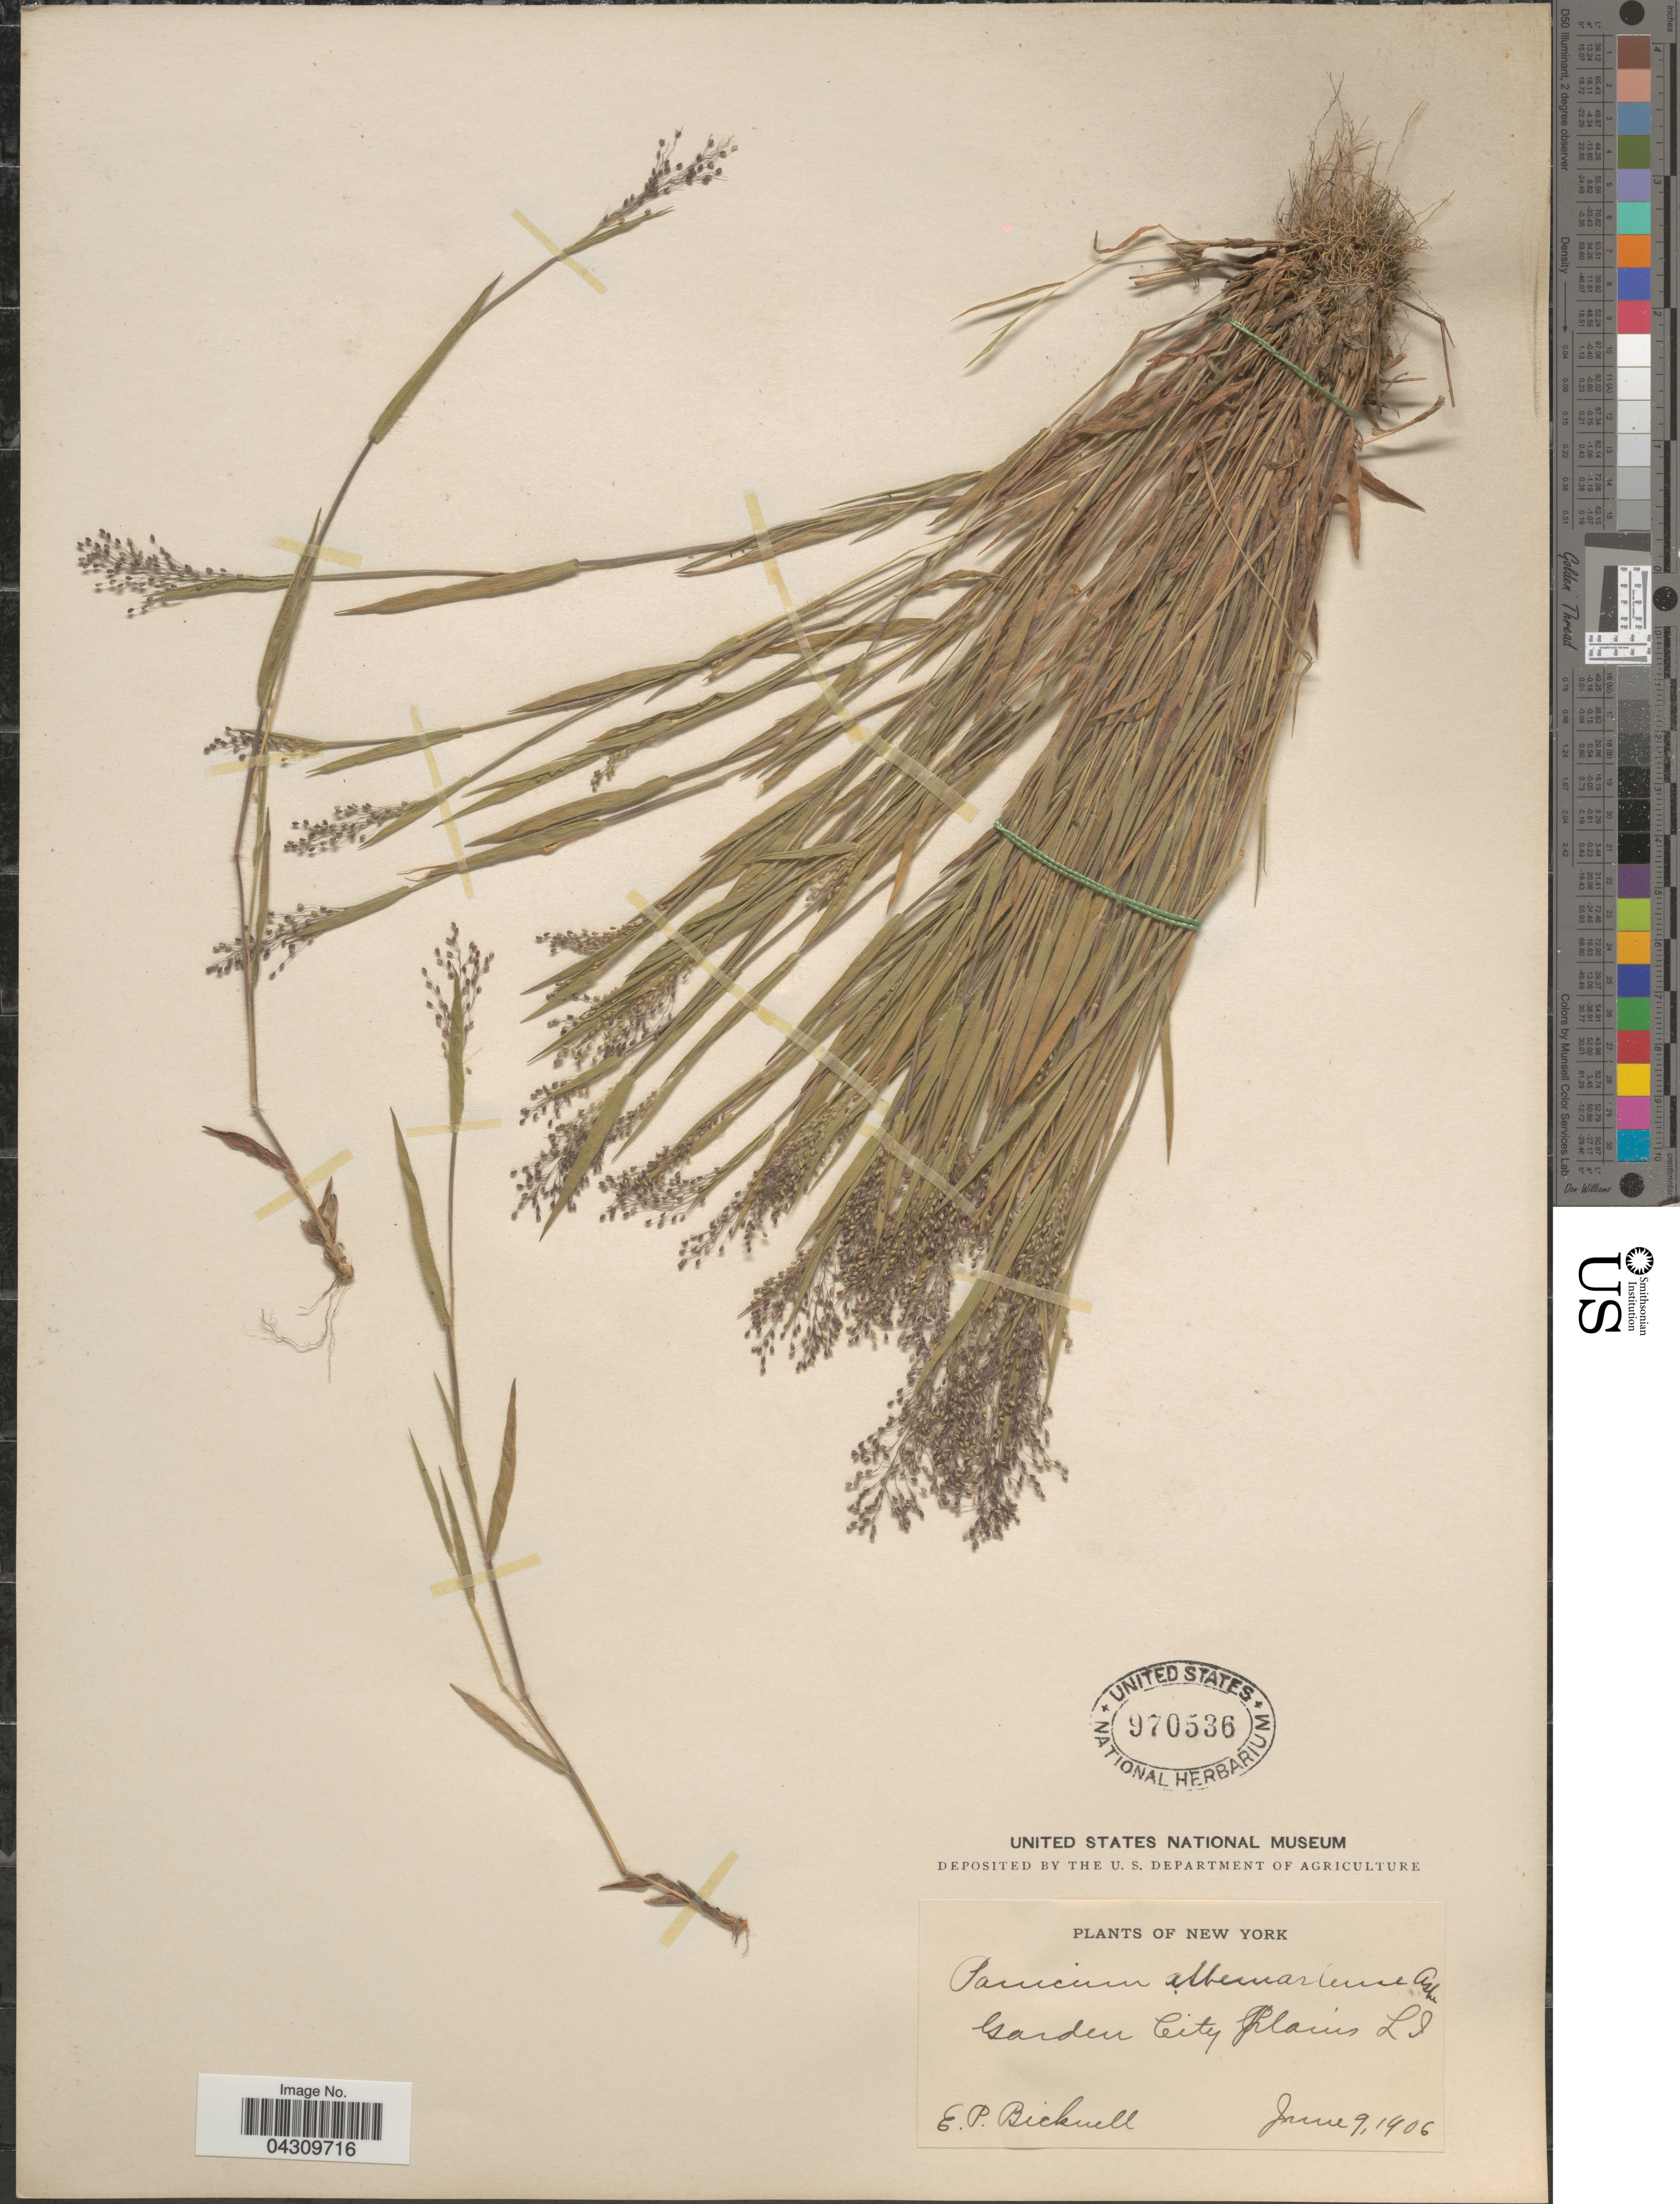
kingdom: Plantae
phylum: Tracheophyta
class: Liliopsida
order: Poales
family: Poaceae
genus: Dichanthelium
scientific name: Dichanthelium acuminatum var. acuminatum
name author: (Sw.) Gould & C.A. Clark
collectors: E. P. Bicknell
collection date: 1906-06-09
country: United States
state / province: New York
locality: Garden City Plains L I.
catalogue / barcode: US 970536